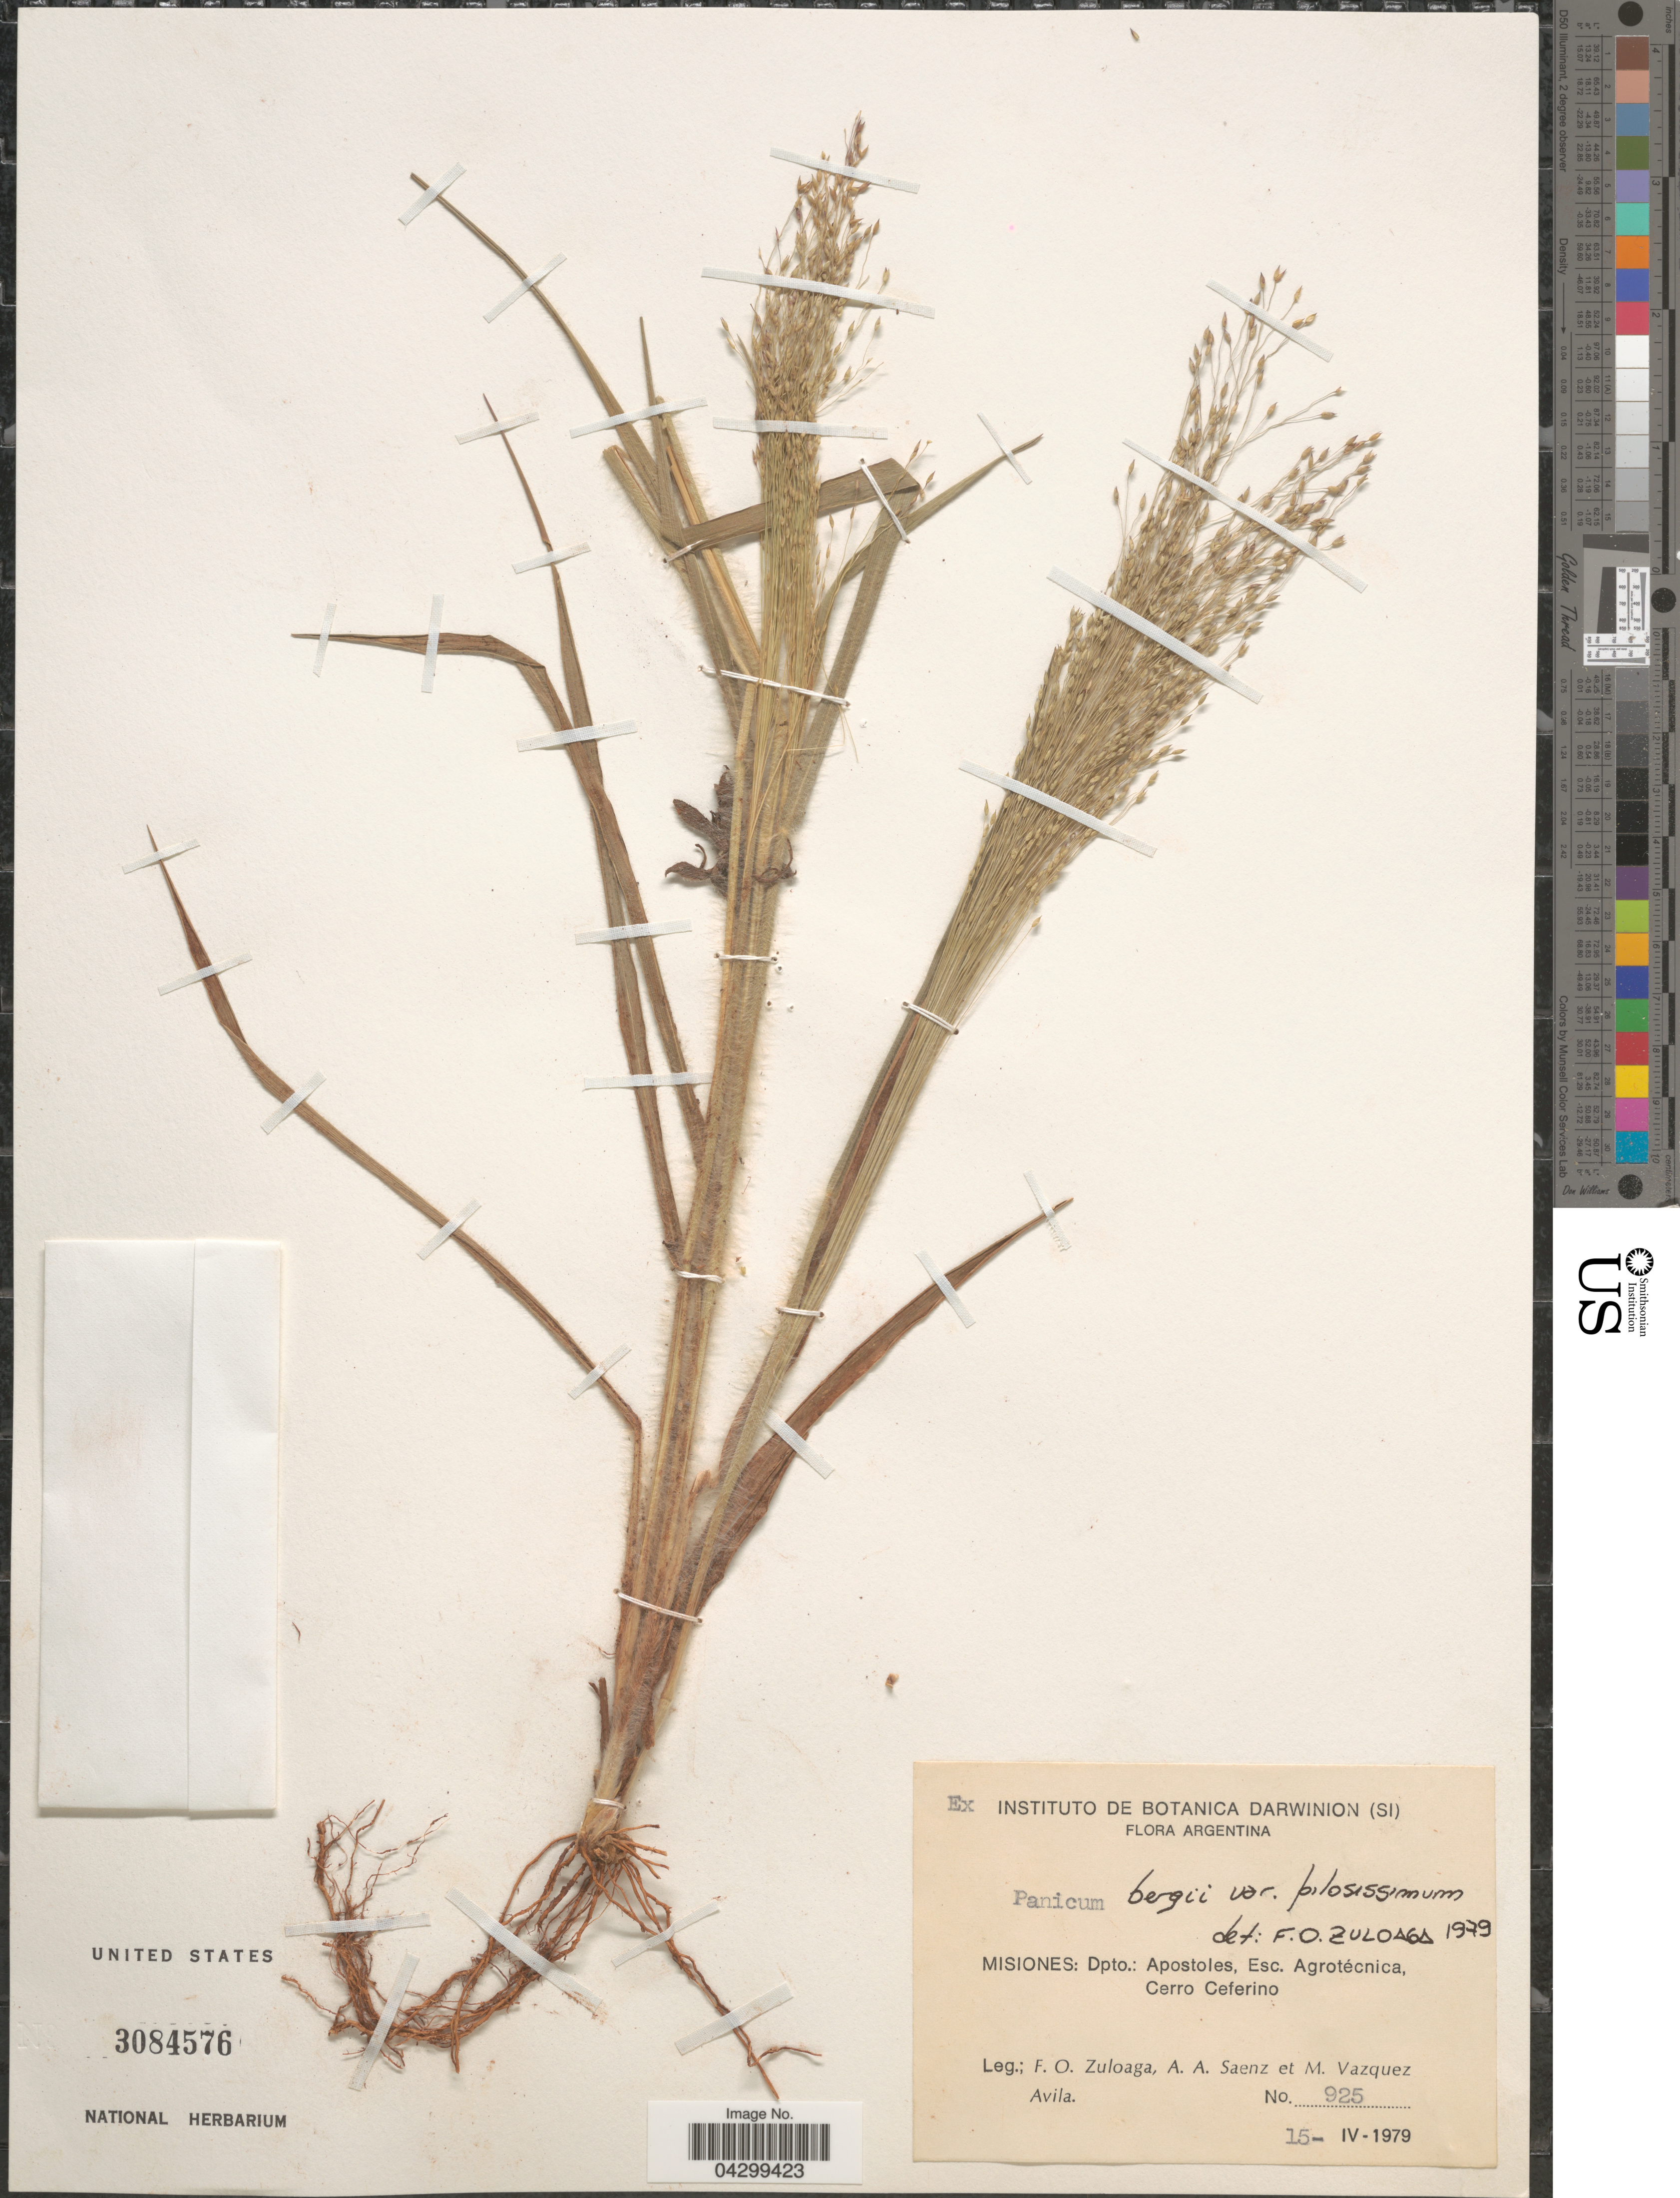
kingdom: Plantae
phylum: Tracheophyta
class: Liliopsida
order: Poales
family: Poaceae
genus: Panicum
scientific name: Panicum bergii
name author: Arechav.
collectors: F. O. Zuloaga, A. A. Saenz & M. D. Vázquez A.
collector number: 925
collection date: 1979-04-15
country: Argentina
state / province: Misiones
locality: Dpto. Apostoles, Esc. Agrotécnica, Cerro Ceferino.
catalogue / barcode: US 3084576